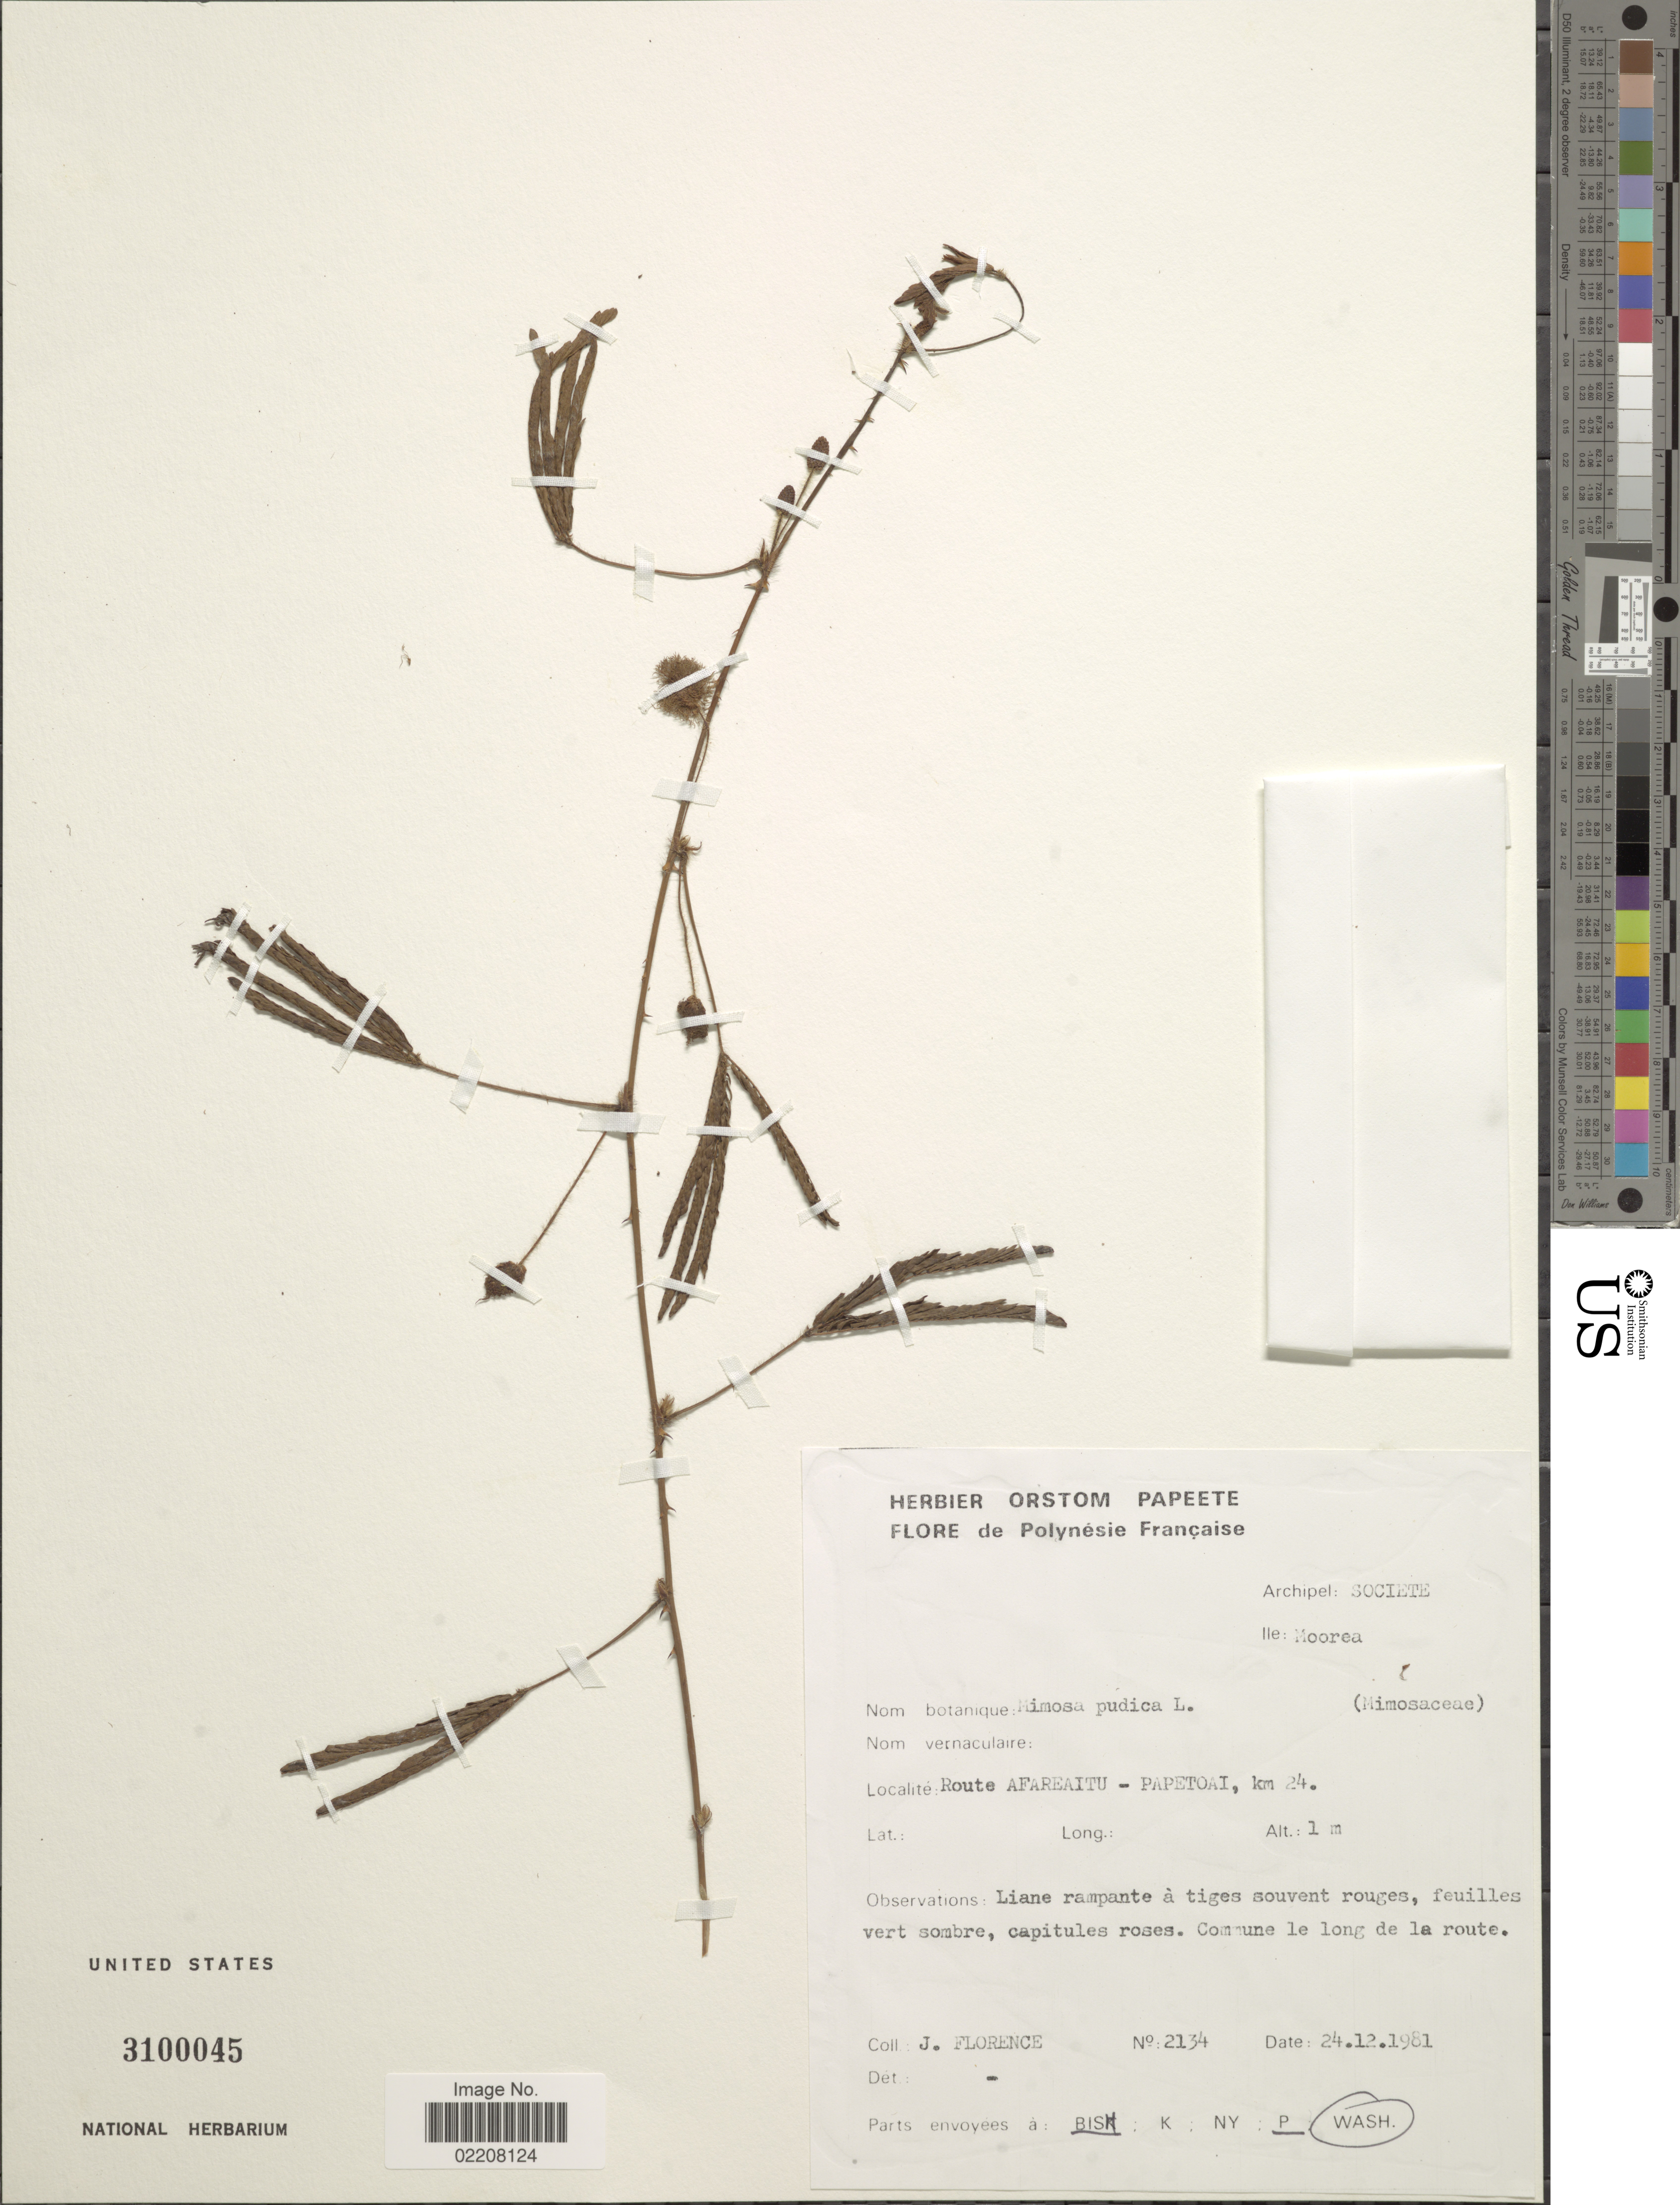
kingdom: Plantae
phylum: Tracheophyta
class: Magnoliopsida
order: Fabales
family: Fabaceae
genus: Mimosa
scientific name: Mimosa pudica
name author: L.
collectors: J. Florence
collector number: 2134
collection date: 1981-12-24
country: French Polynesia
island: Moorea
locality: Archipel: Societe. Ile: Moorea. Route Afareaitu - Papetoai, km 24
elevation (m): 1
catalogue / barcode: US 3100045